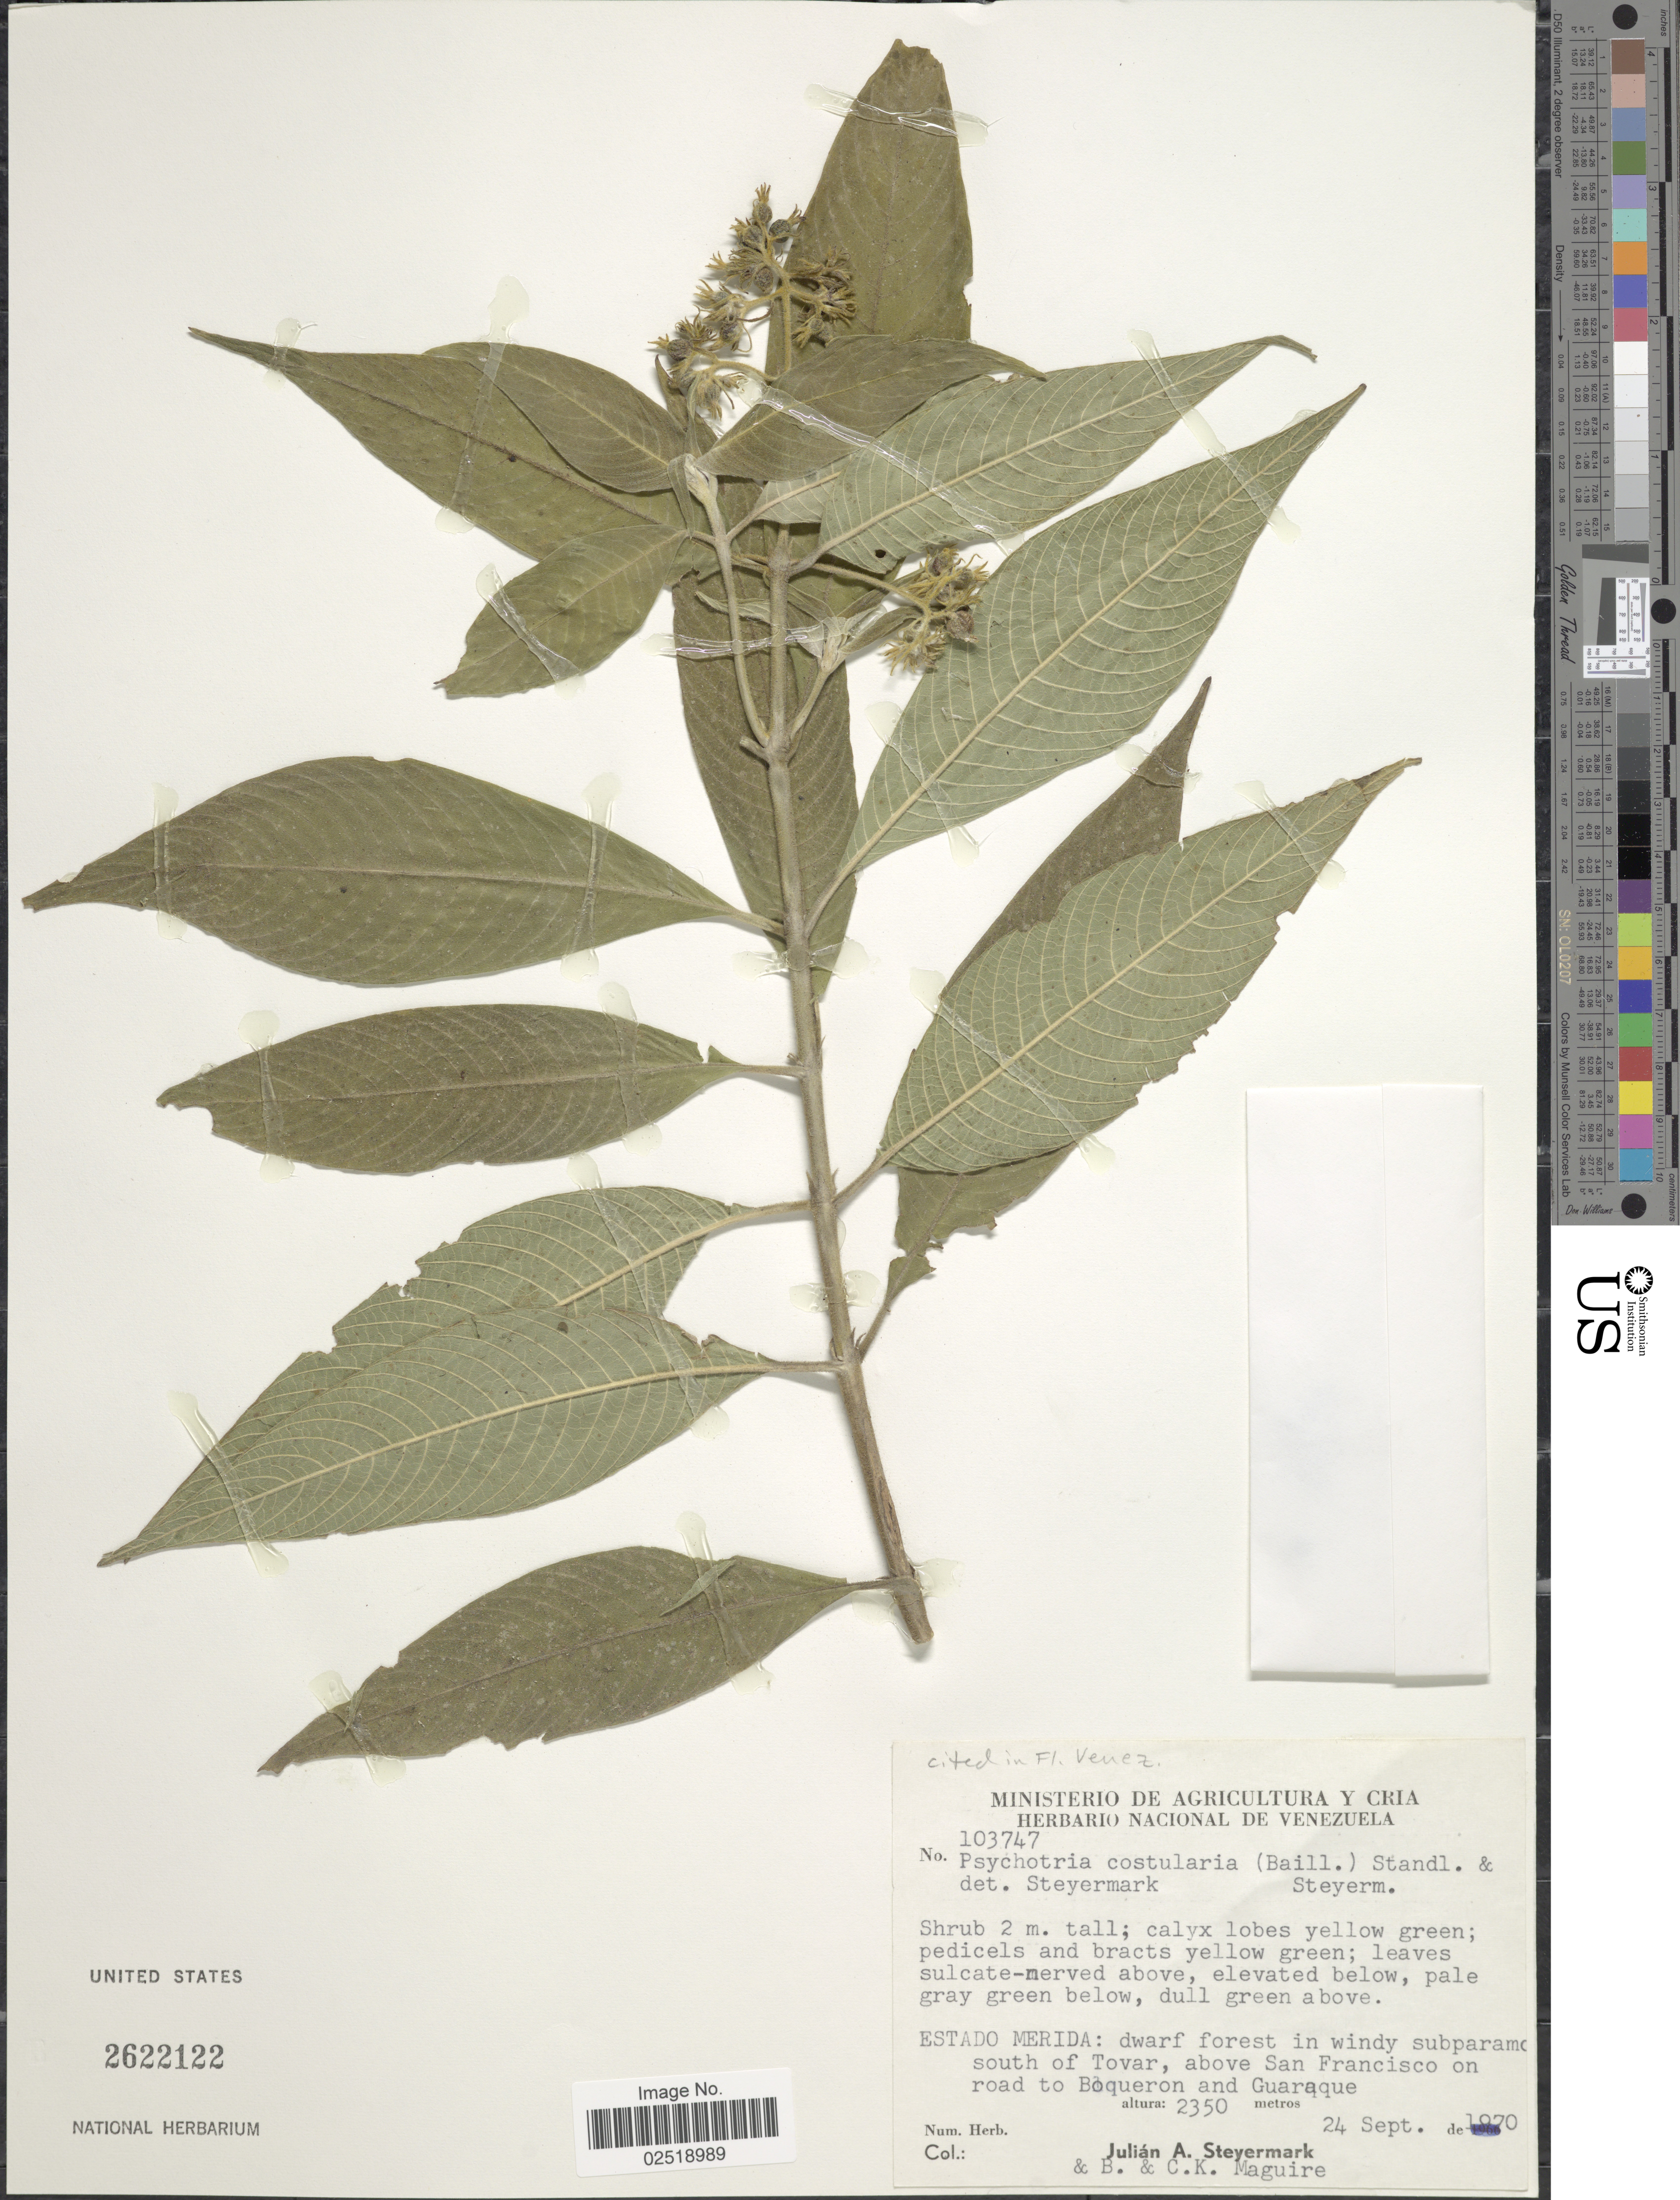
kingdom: Plantae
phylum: Tracheophyta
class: Magnoliopsida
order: Gentianales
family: Rubiaceae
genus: Psychotria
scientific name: Psychotria costularia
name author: (Baill.) Standl. & Steyerm.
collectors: J. Steyermark, B. Maguire & C. K. Maguire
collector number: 103747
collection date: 1970-09-24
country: Venezuela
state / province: Mérida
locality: Dwarf forest in windy subparamo south of Tovar, above San Francisco on road to Boqueron and Guaraque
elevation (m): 2350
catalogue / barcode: US 2622122